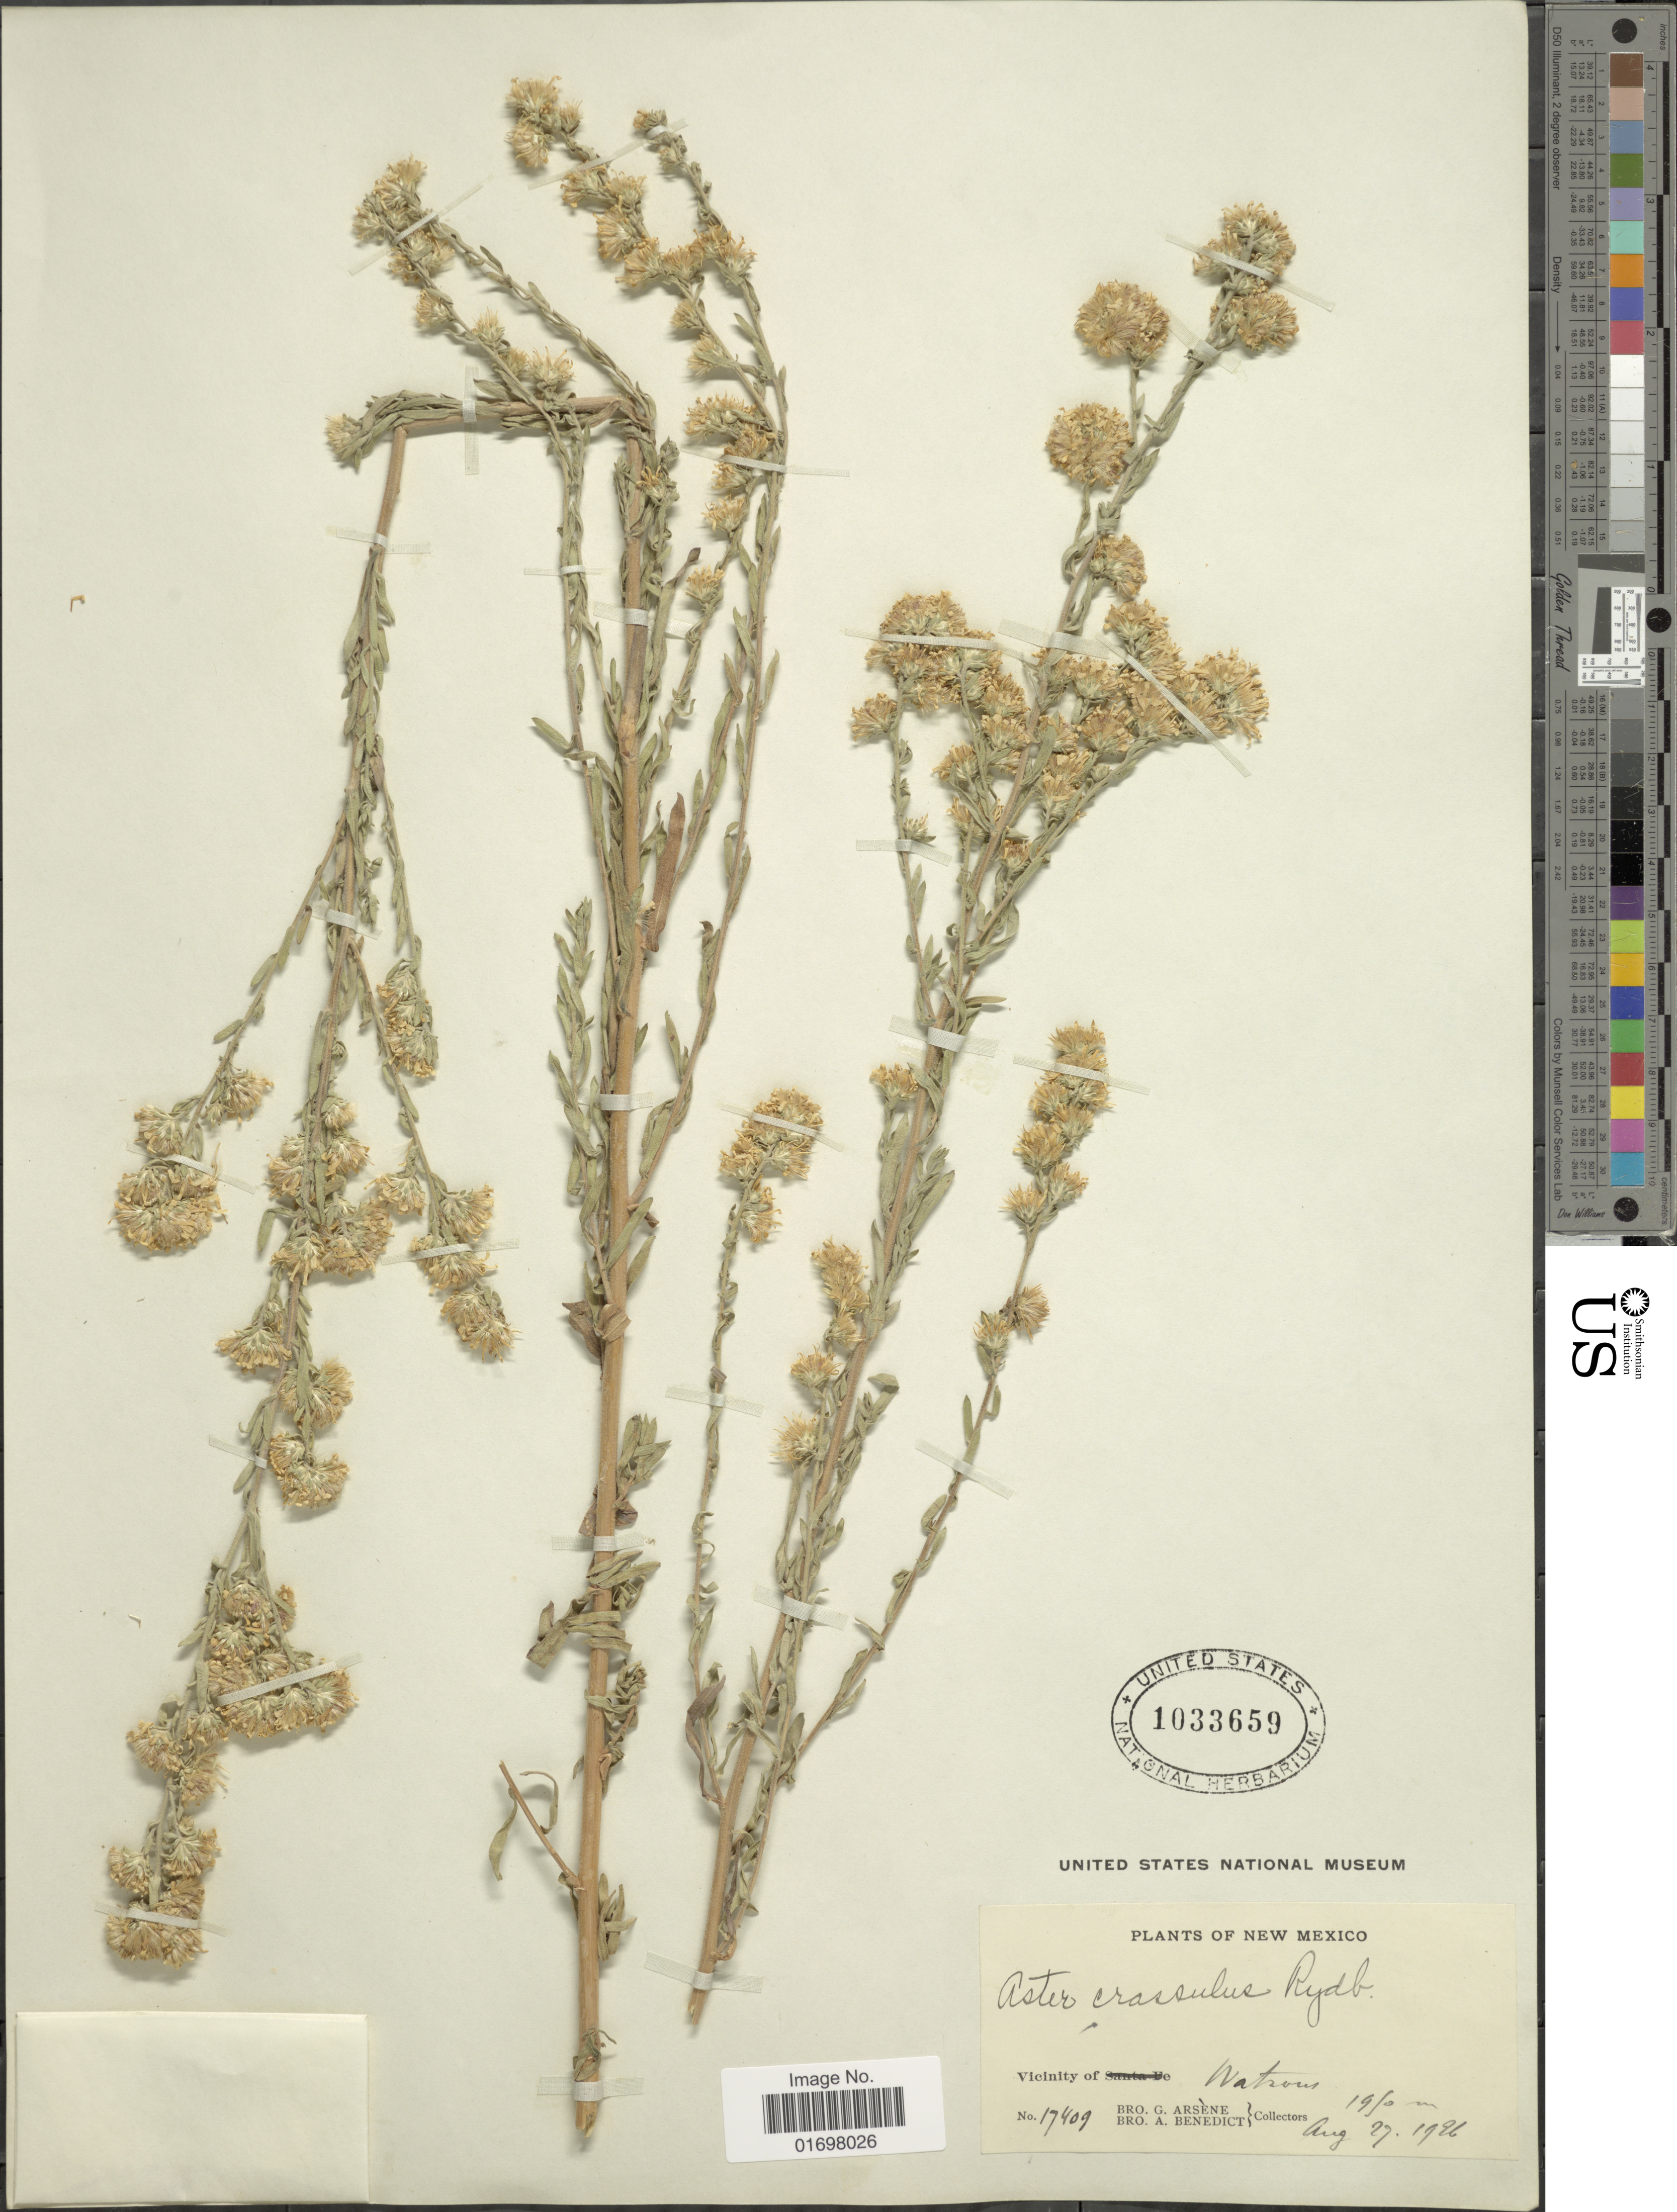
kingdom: Plantae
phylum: Tracheophyta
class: Magnoliopsida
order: Asterales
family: Asteraceae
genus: Symphyotrichum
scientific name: Symphyotrichum falcatum var. commutatum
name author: (Torr. & A. Gray) G.L. Nesom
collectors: Bro. G. Arsène & B. Ayers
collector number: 17409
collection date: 1926-08-27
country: United States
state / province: New Mexico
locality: New Mexico. Vicinity of Watrous.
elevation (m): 1950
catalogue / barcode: US 1033659